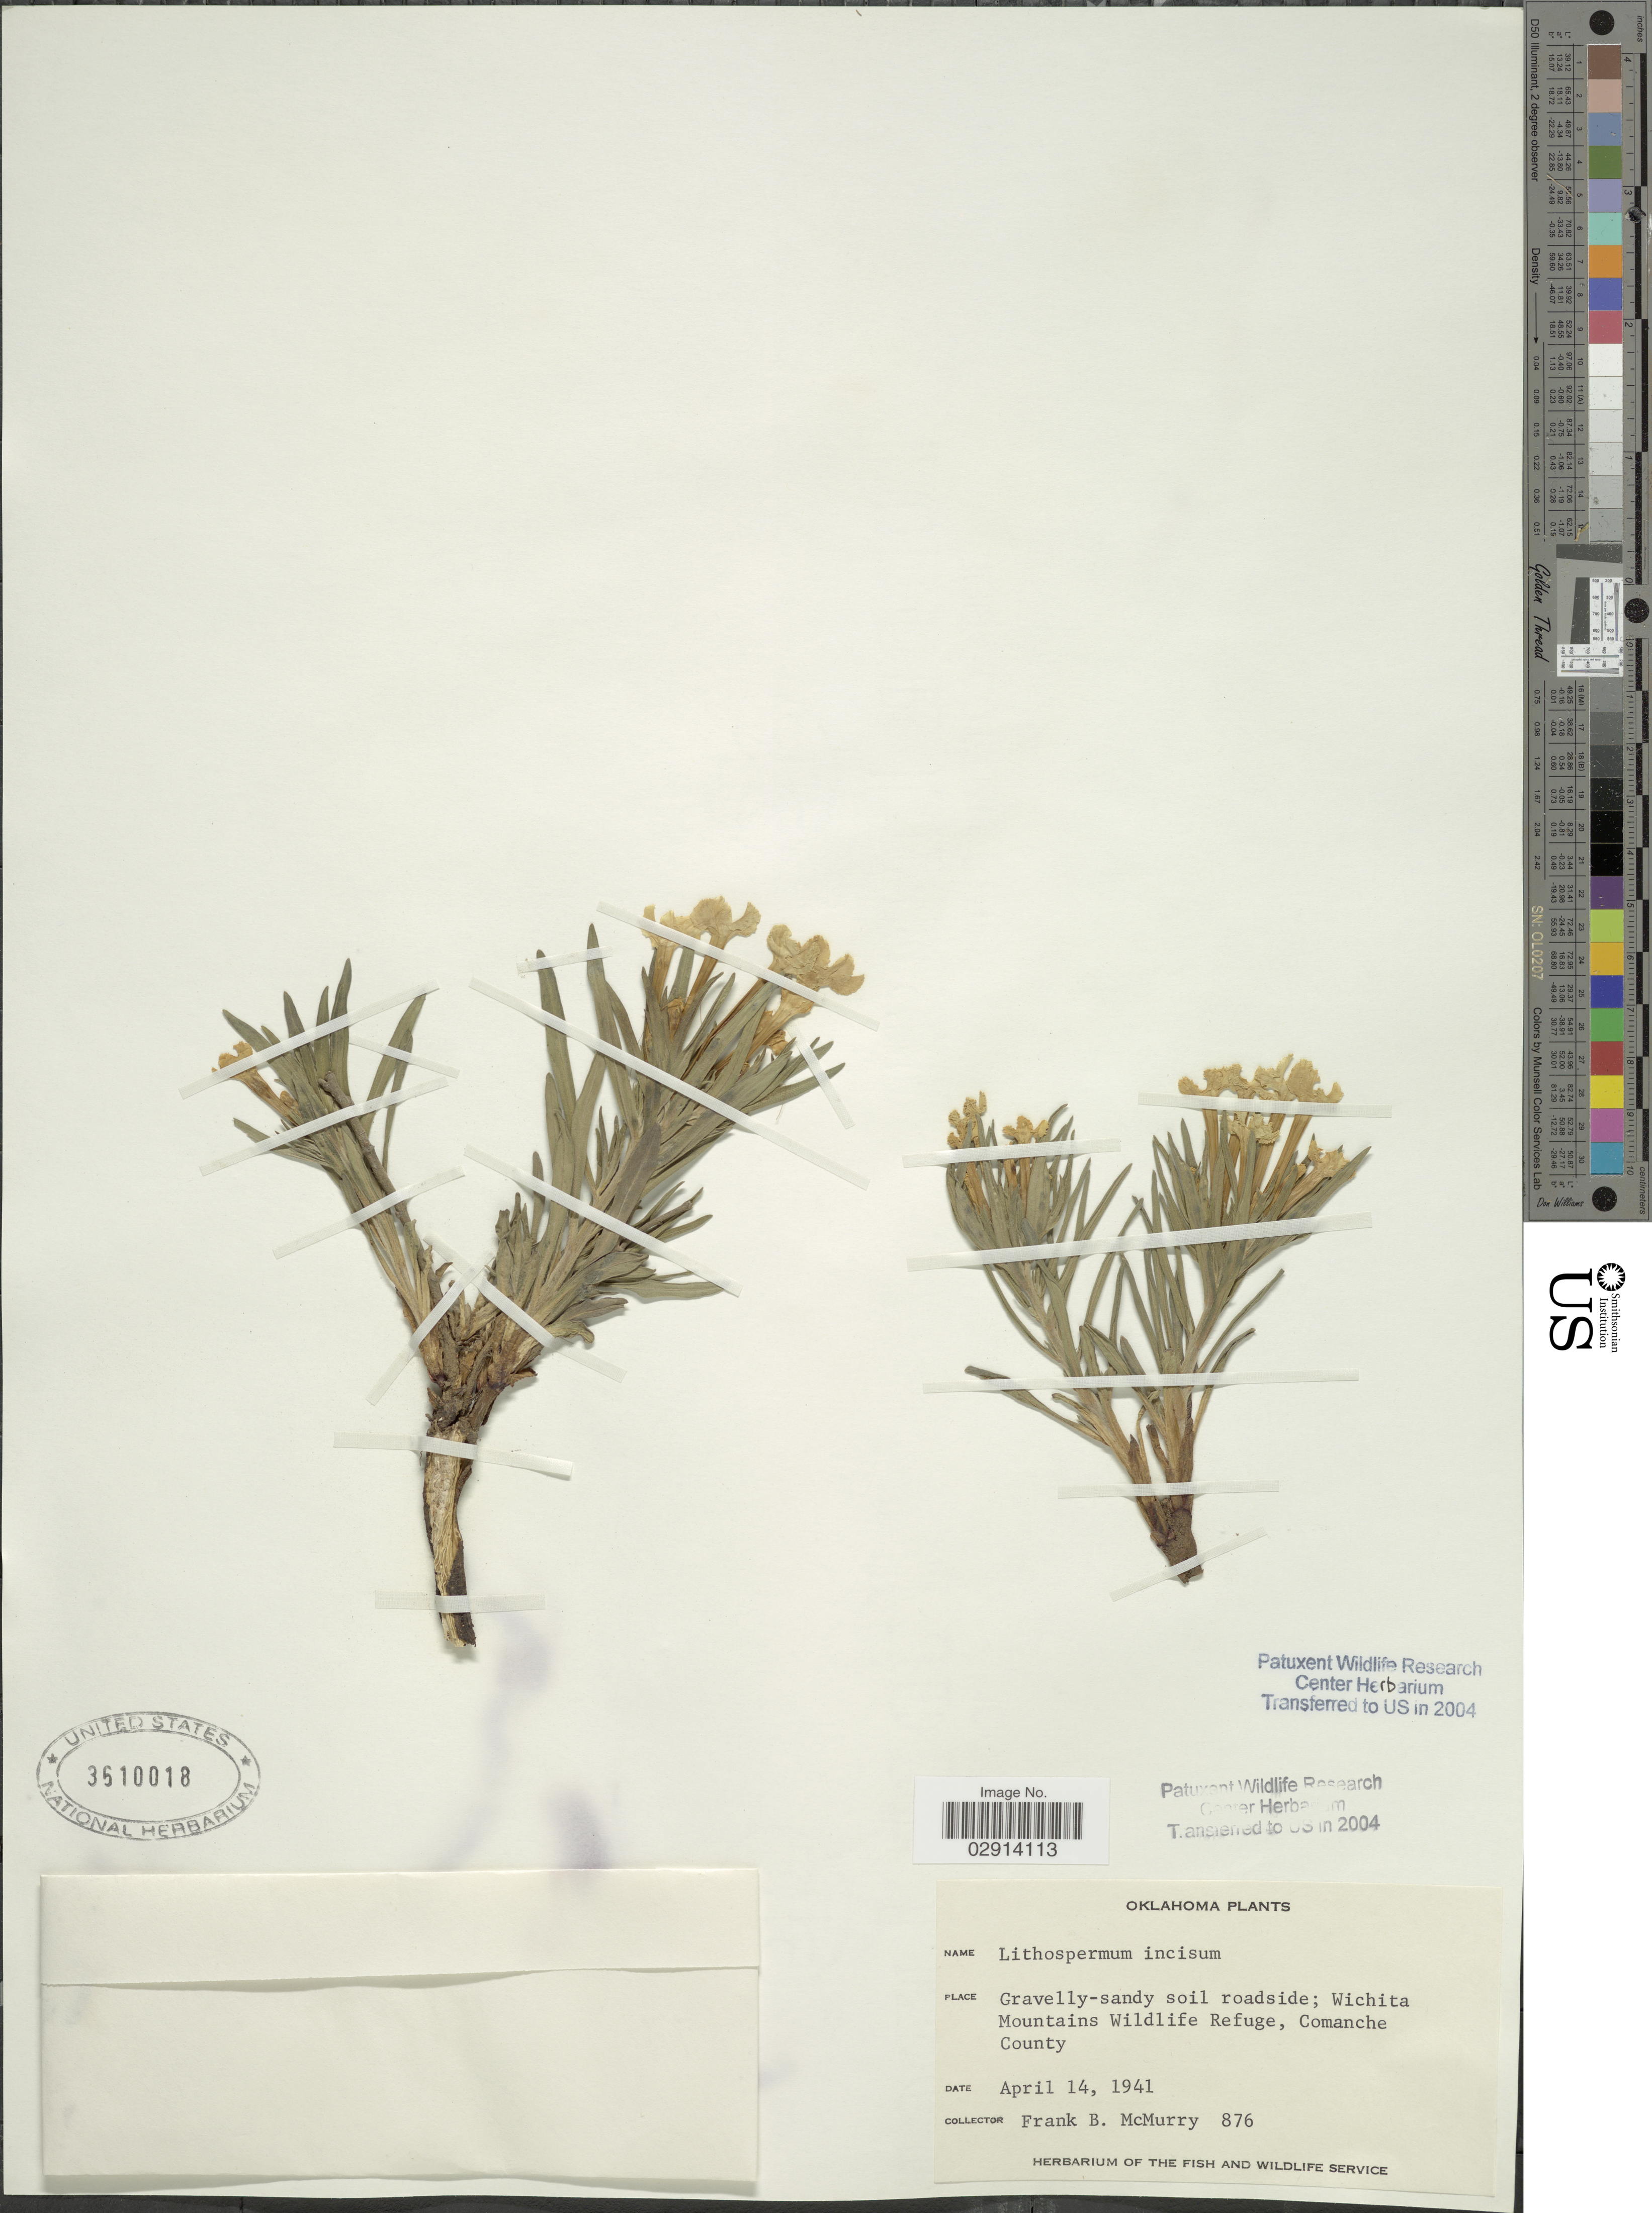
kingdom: Plantae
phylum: Tracheophyta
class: Magnoliopsida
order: Boraginales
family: Boraginaceae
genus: Lithospermum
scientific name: Lithospermum incisum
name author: Lehm.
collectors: F. B. McMurry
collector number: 876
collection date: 1941-04-14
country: United States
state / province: Oklahoma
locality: Gravelly-sandy soil roadside; Wichita Mountains Wildlife Refuge, Comanche County.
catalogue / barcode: US 3610018